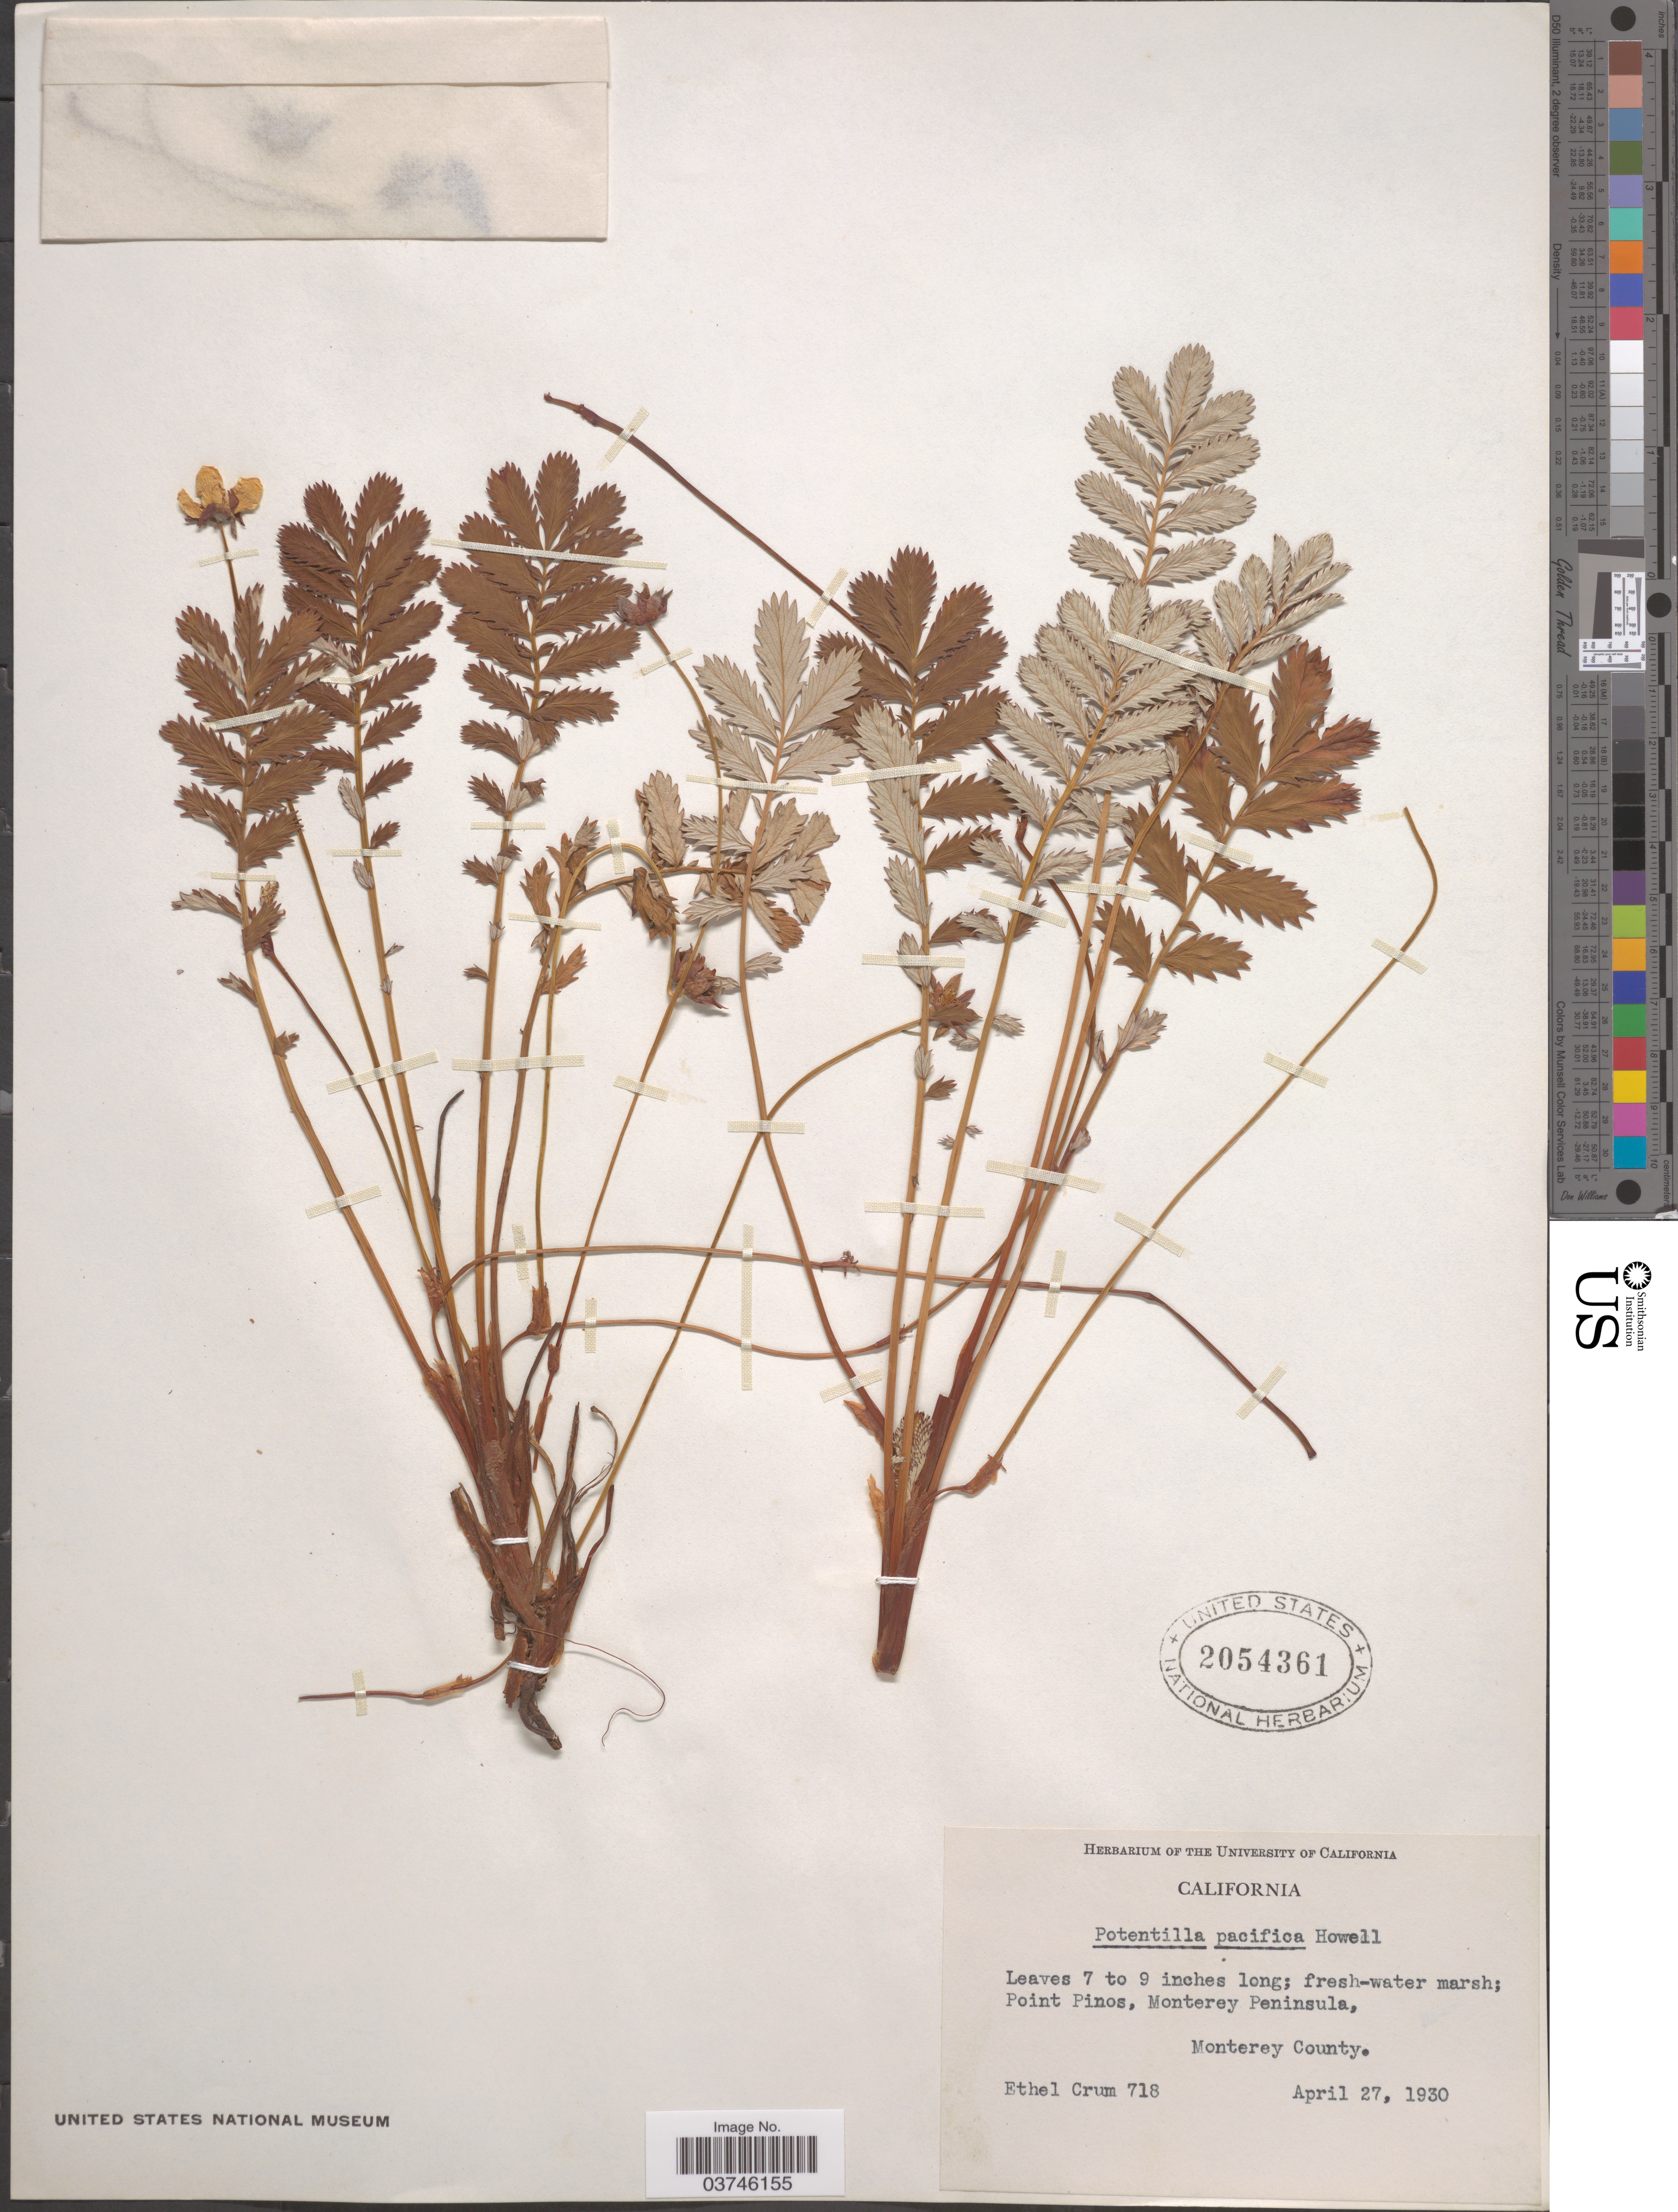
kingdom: Plantae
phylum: Tracheophyta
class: Magnoliopsida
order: Rosales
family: Rosaceae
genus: Argentina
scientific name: Argentina pacifica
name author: (Howell) Rydb.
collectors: E. K. Crum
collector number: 718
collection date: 1930-04-27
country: United States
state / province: California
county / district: Monterey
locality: Point Pinos, Monterey Peninsula, Monterey County.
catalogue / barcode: US 2054361